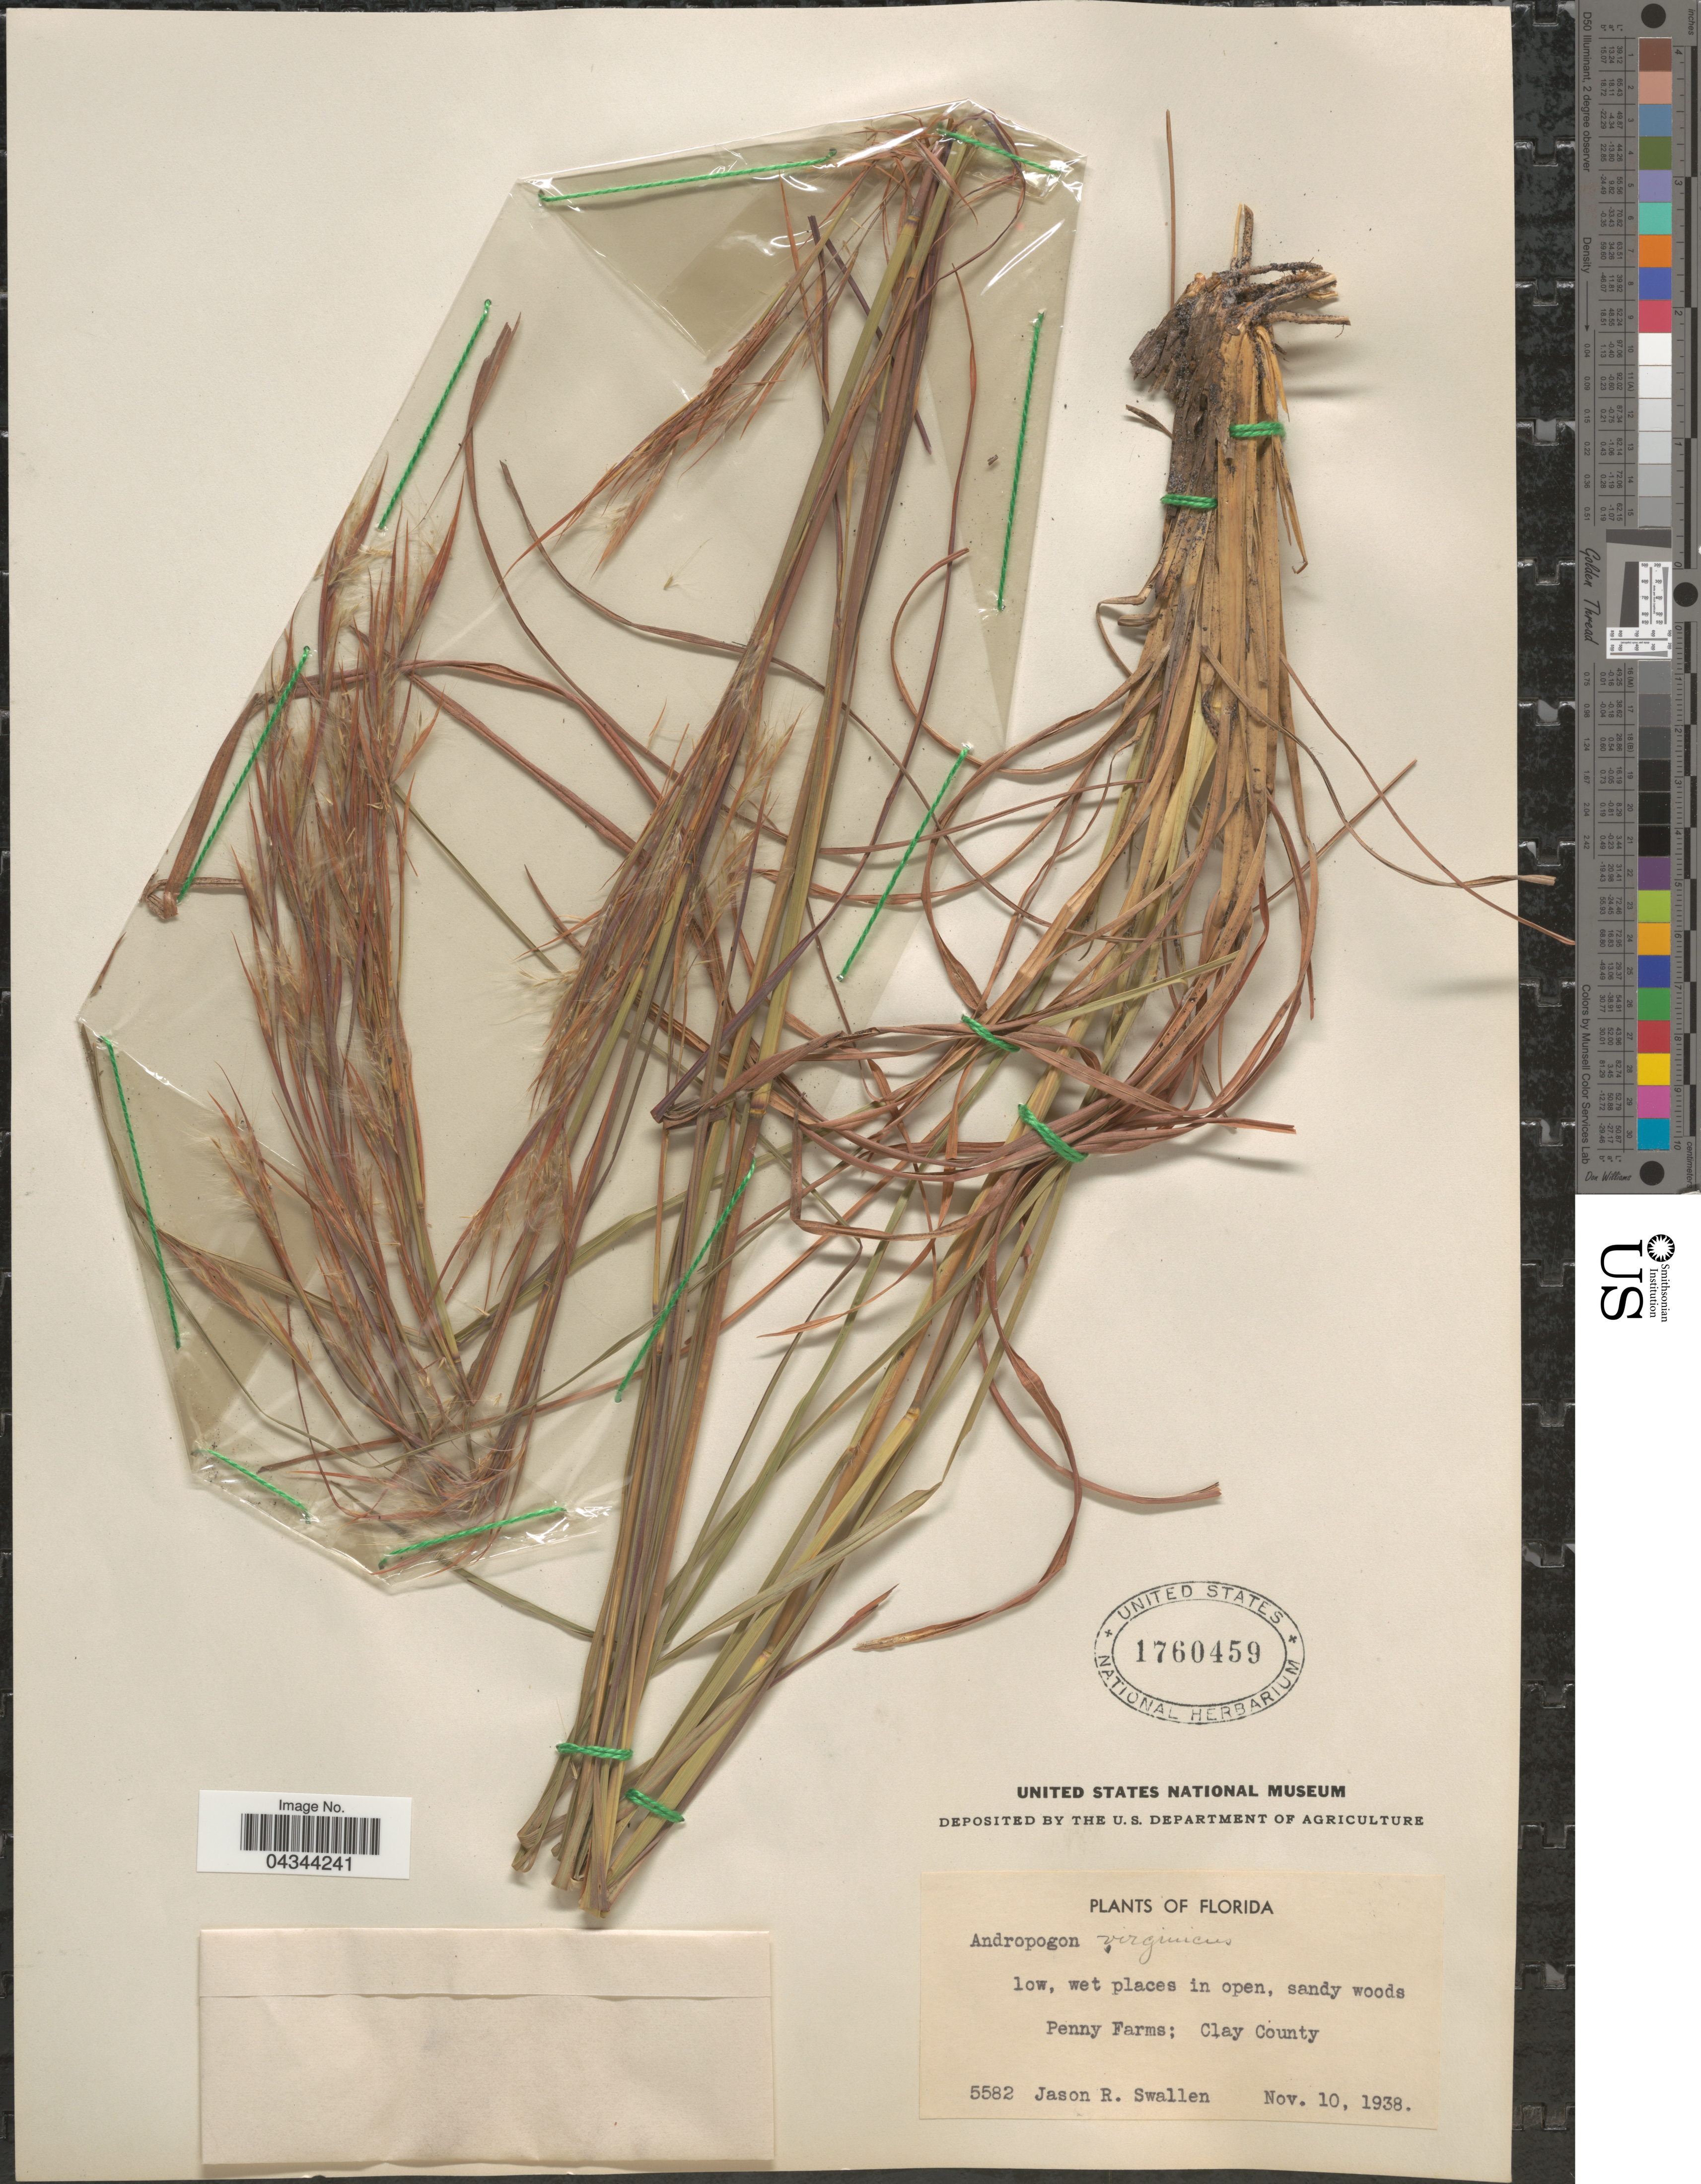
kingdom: Plantae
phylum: Tracheophyta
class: Liliopsida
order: Poales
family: Poaceae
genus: Andropogon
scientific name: Andropogon virginicus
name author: L.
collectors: J. R. Swallen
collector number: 5582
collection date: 1938-11-10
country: United States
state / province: Florida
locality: Penny Farms; Clay County.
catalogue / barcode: US 1760459